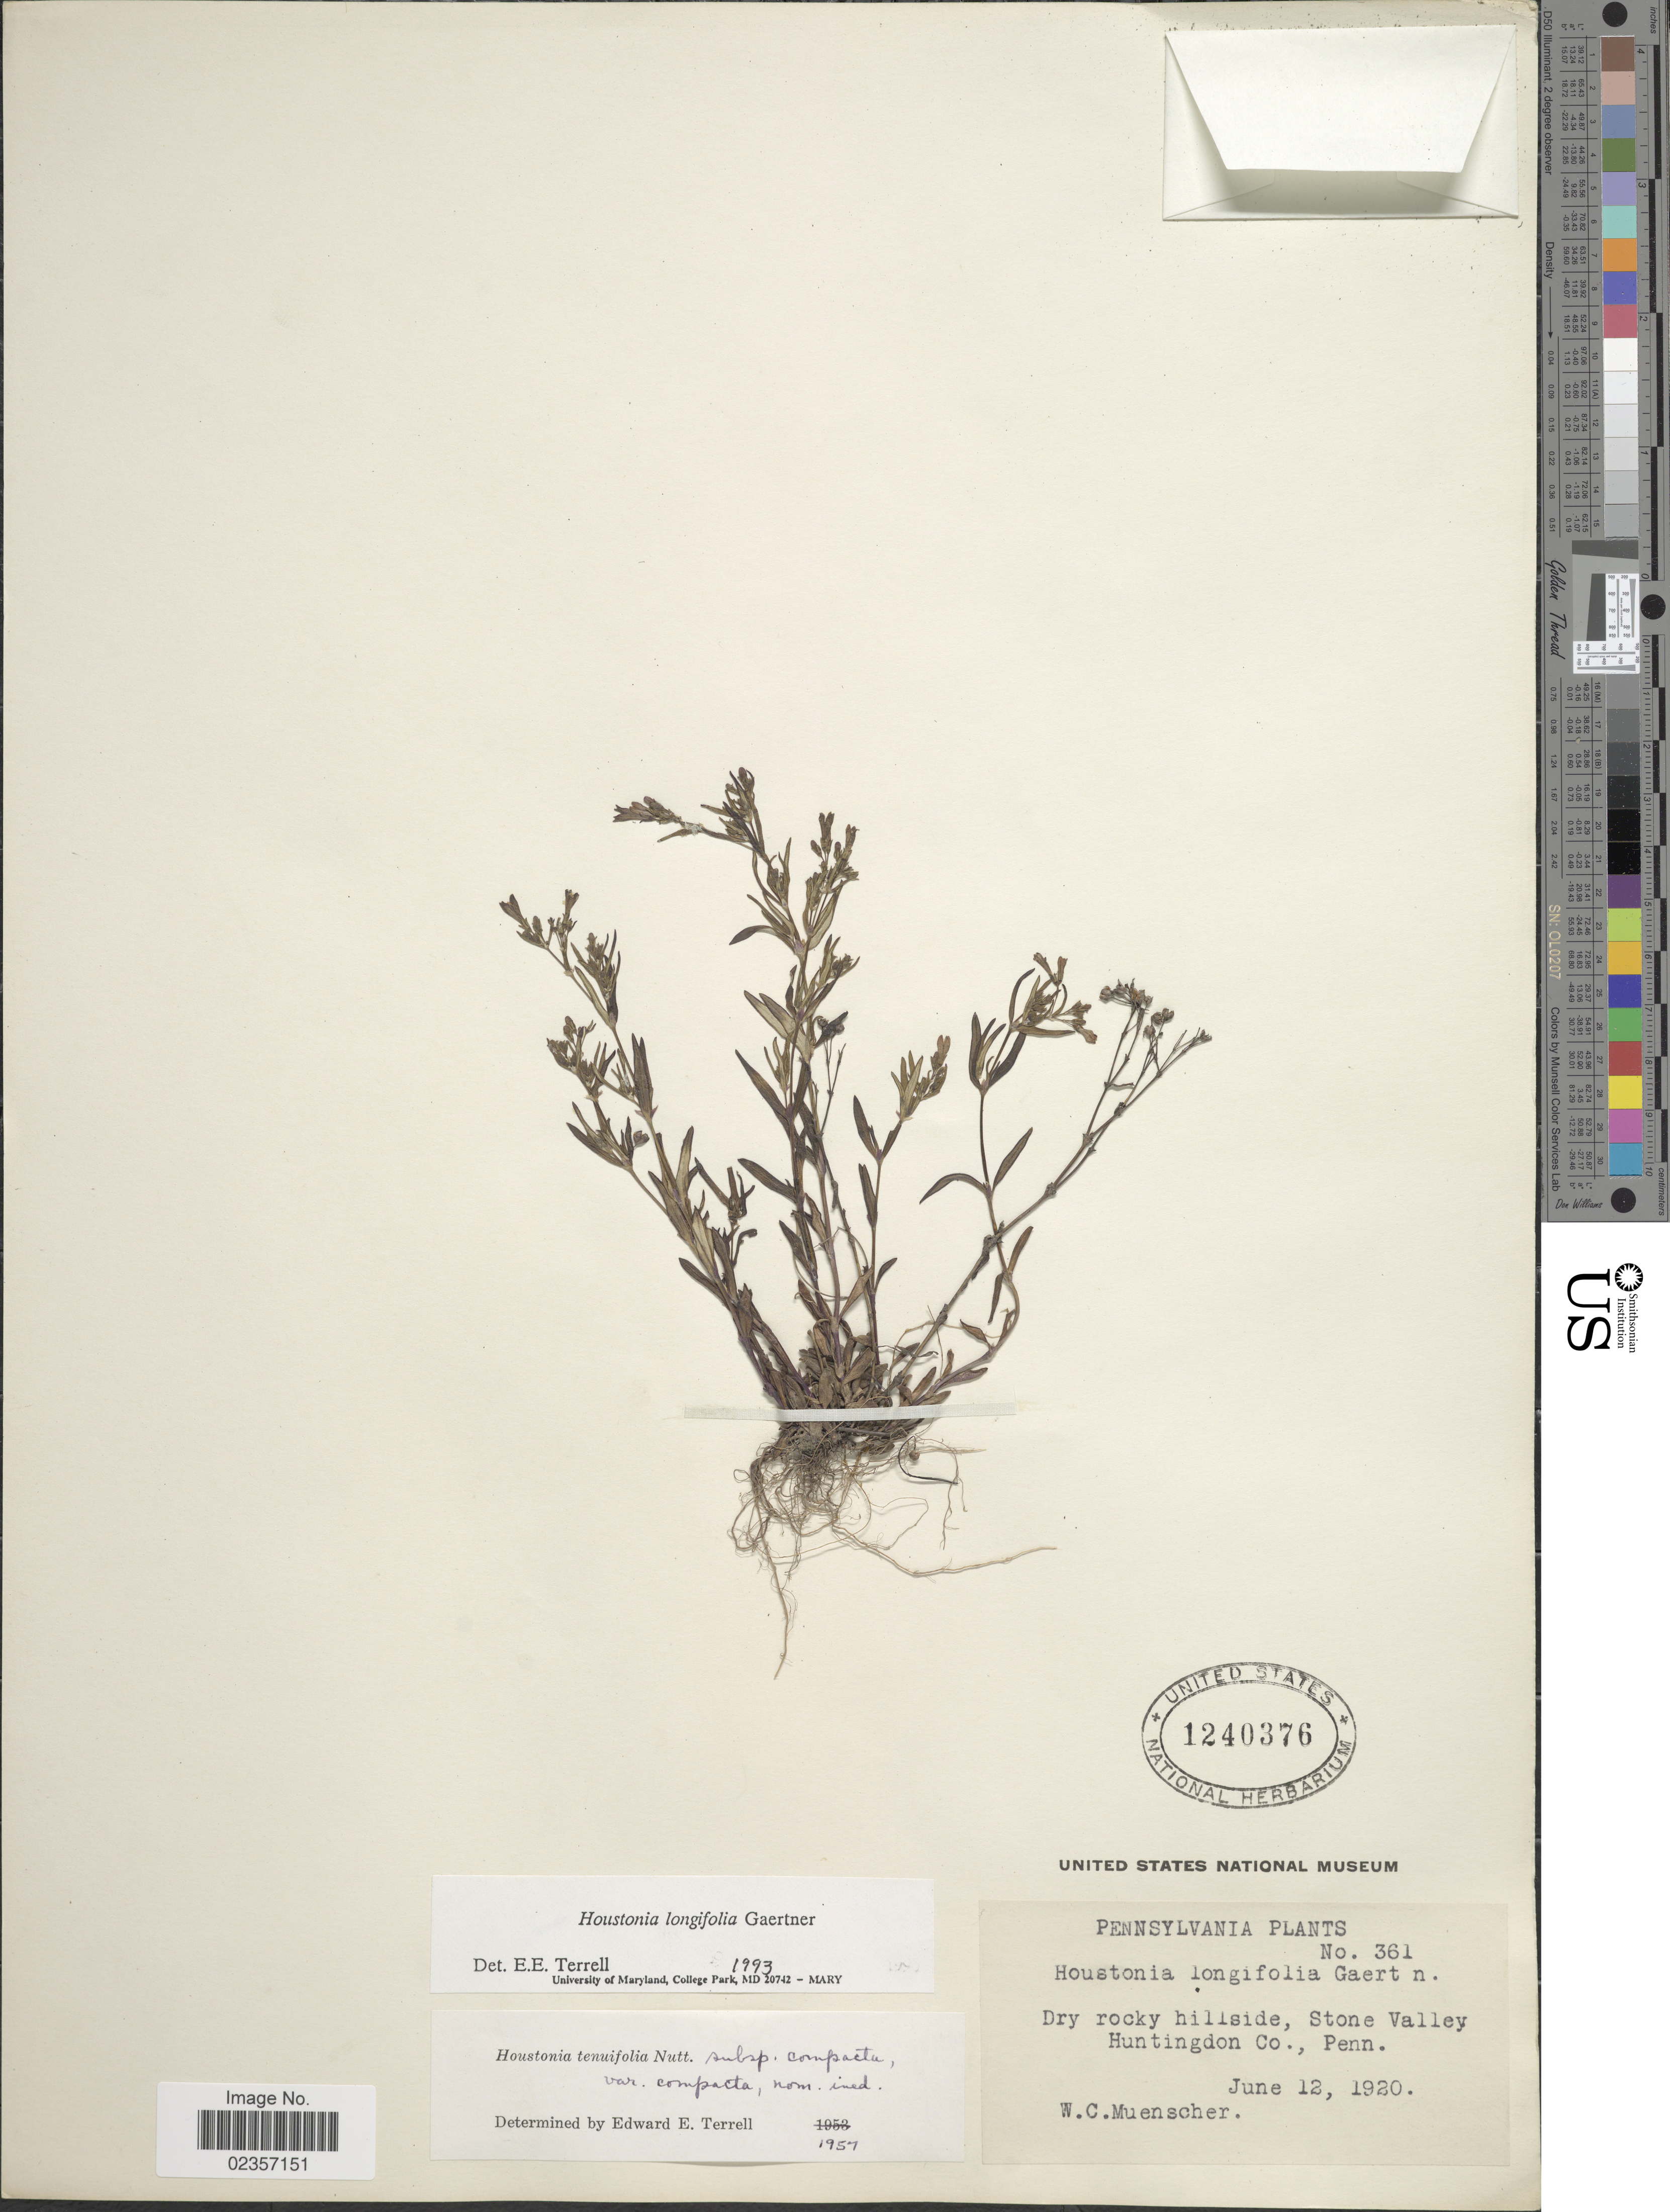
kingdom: Plantae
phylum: Tracheophyta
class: Magnoliopsida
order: Gentianales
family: Rubiaceae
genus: Houstonia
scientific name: Houstonia longifolia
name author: Gaertn.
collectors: W. Muenscher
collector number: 361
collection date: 1920-06-12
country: United States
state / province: Pennsylvania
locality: Dry rocky hillside, Stone Valley, Huntingdon Co.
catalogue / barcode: US 1240376